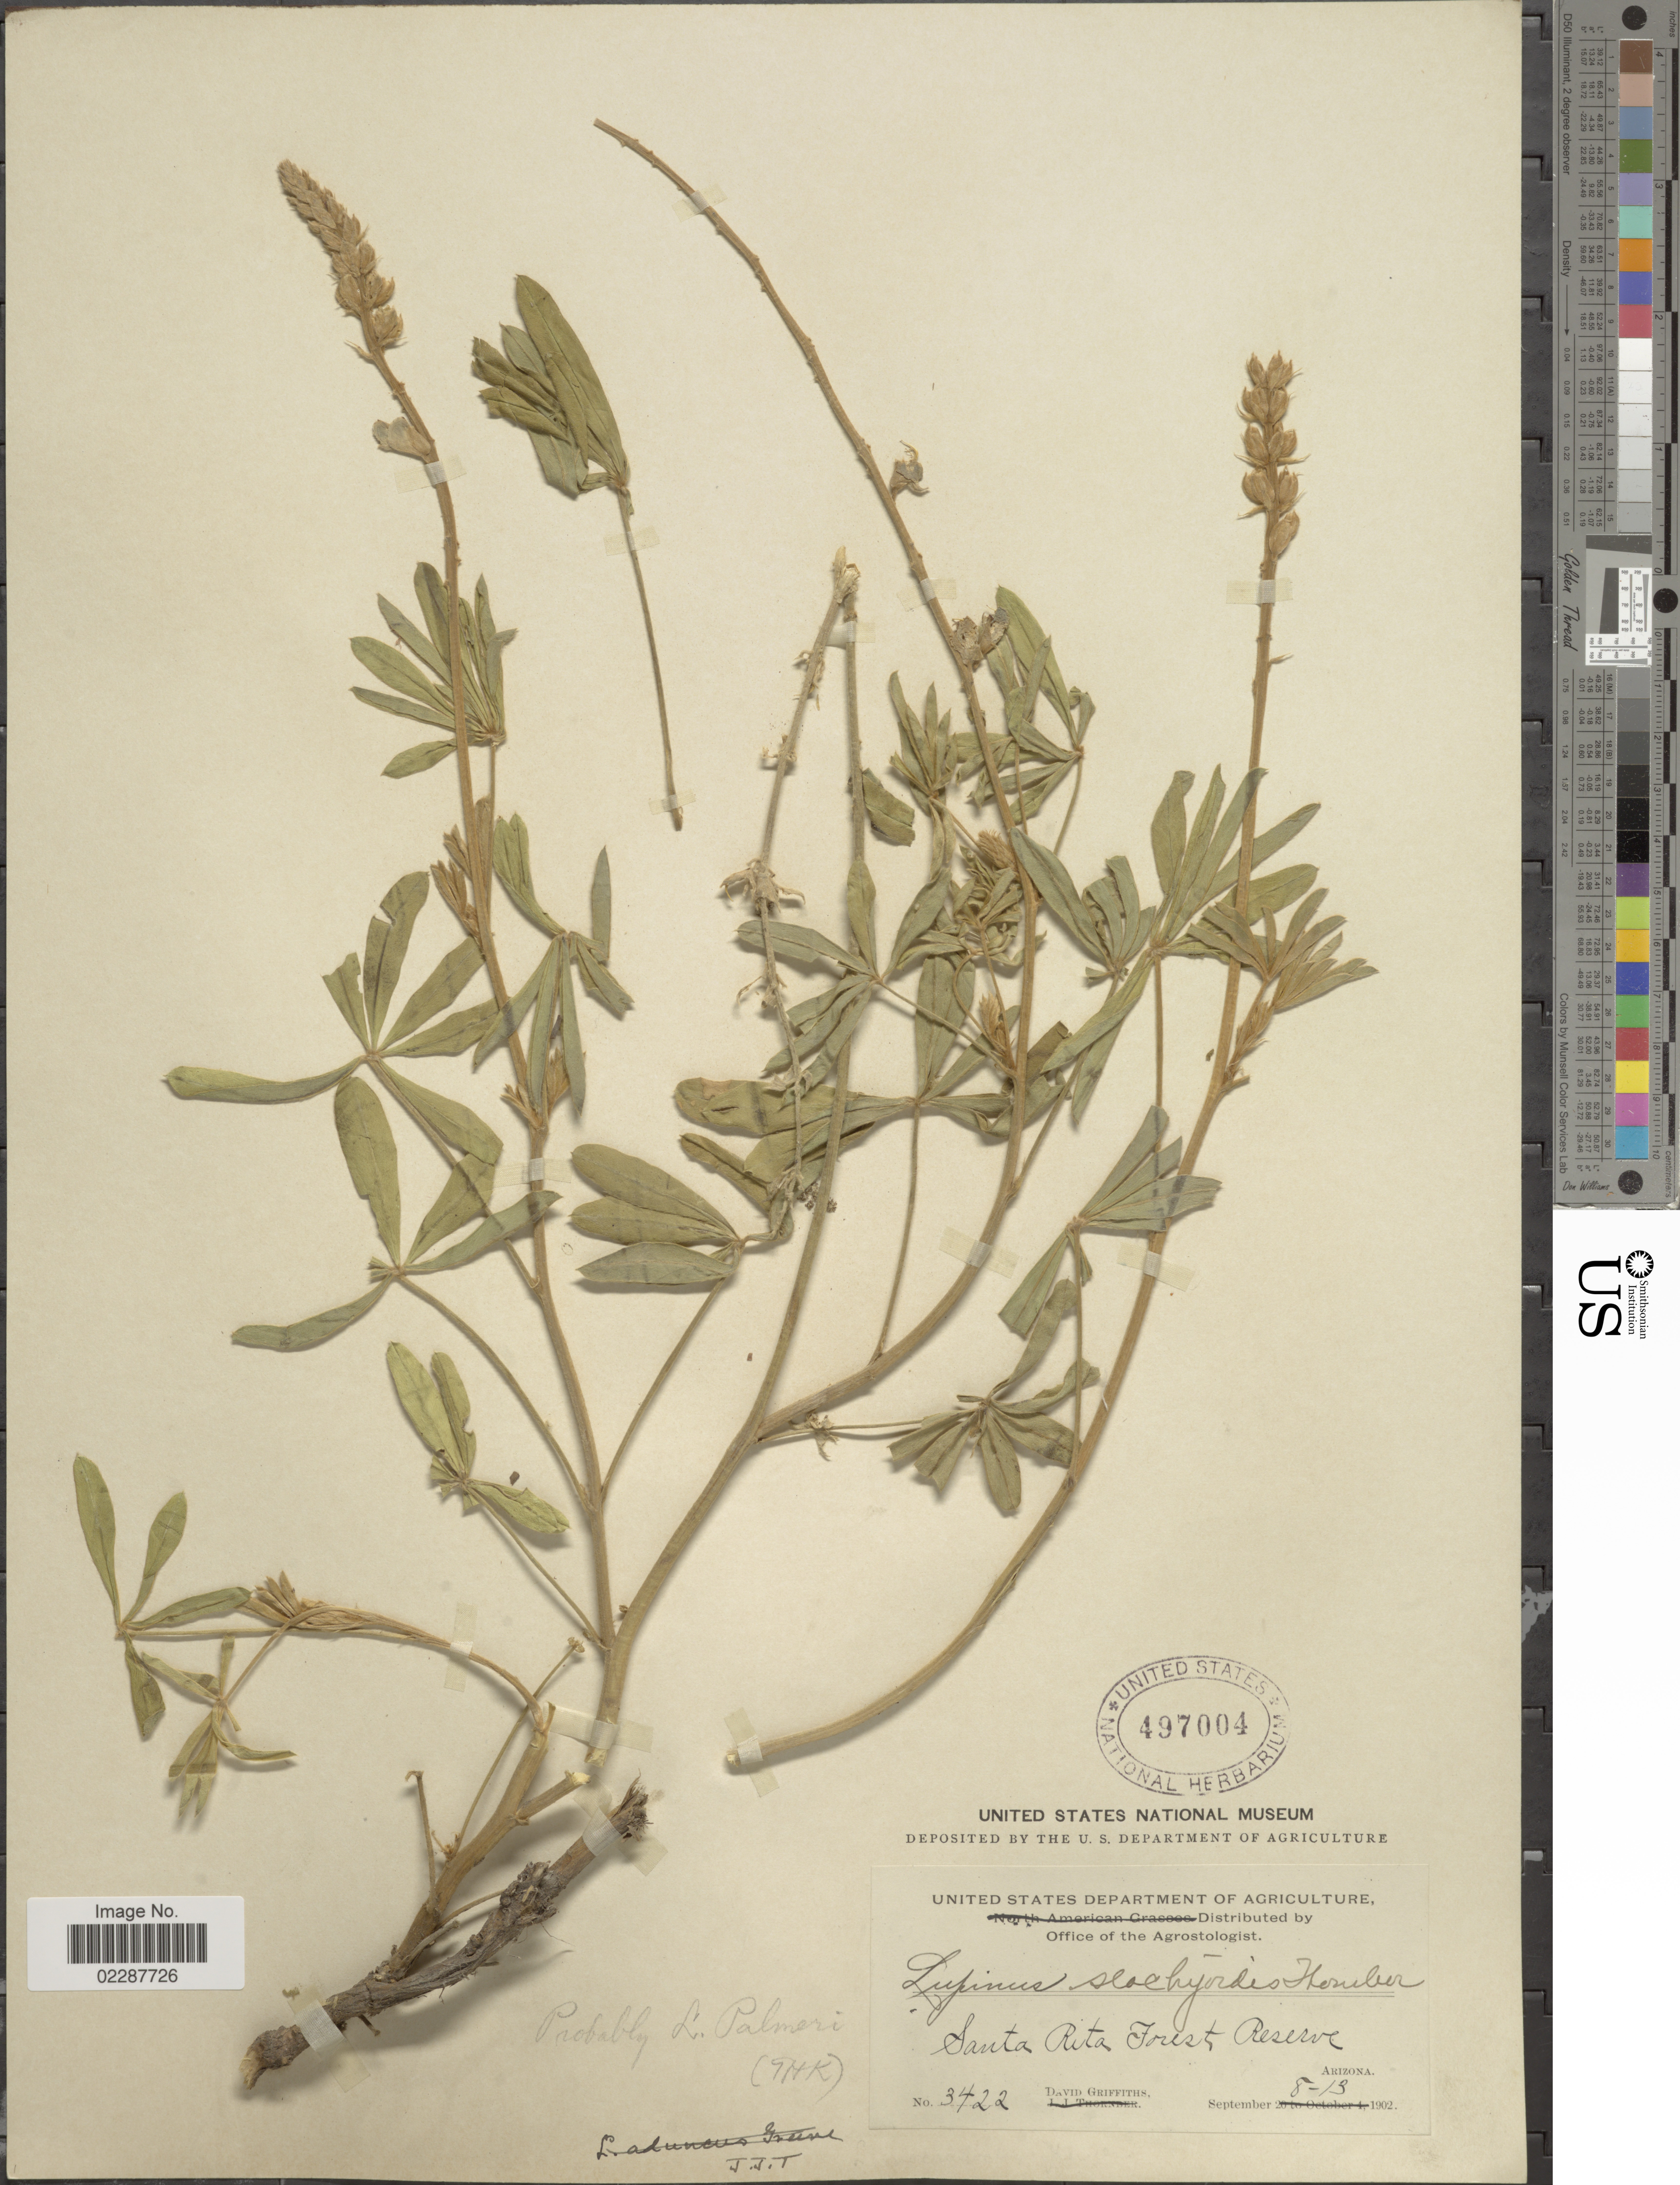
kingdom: Plantae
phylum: Tracheophyta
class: Magnoliopsida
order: Fabales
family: Fabaceae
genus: Lupinus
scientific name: Lupinus stachyoides, ined.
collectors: D. Griffiths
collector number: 3422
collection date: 1902-09-08/1902-09-13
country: United States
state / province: Arizona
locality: Santa Rita Forest Reserve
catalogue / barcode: US 497004